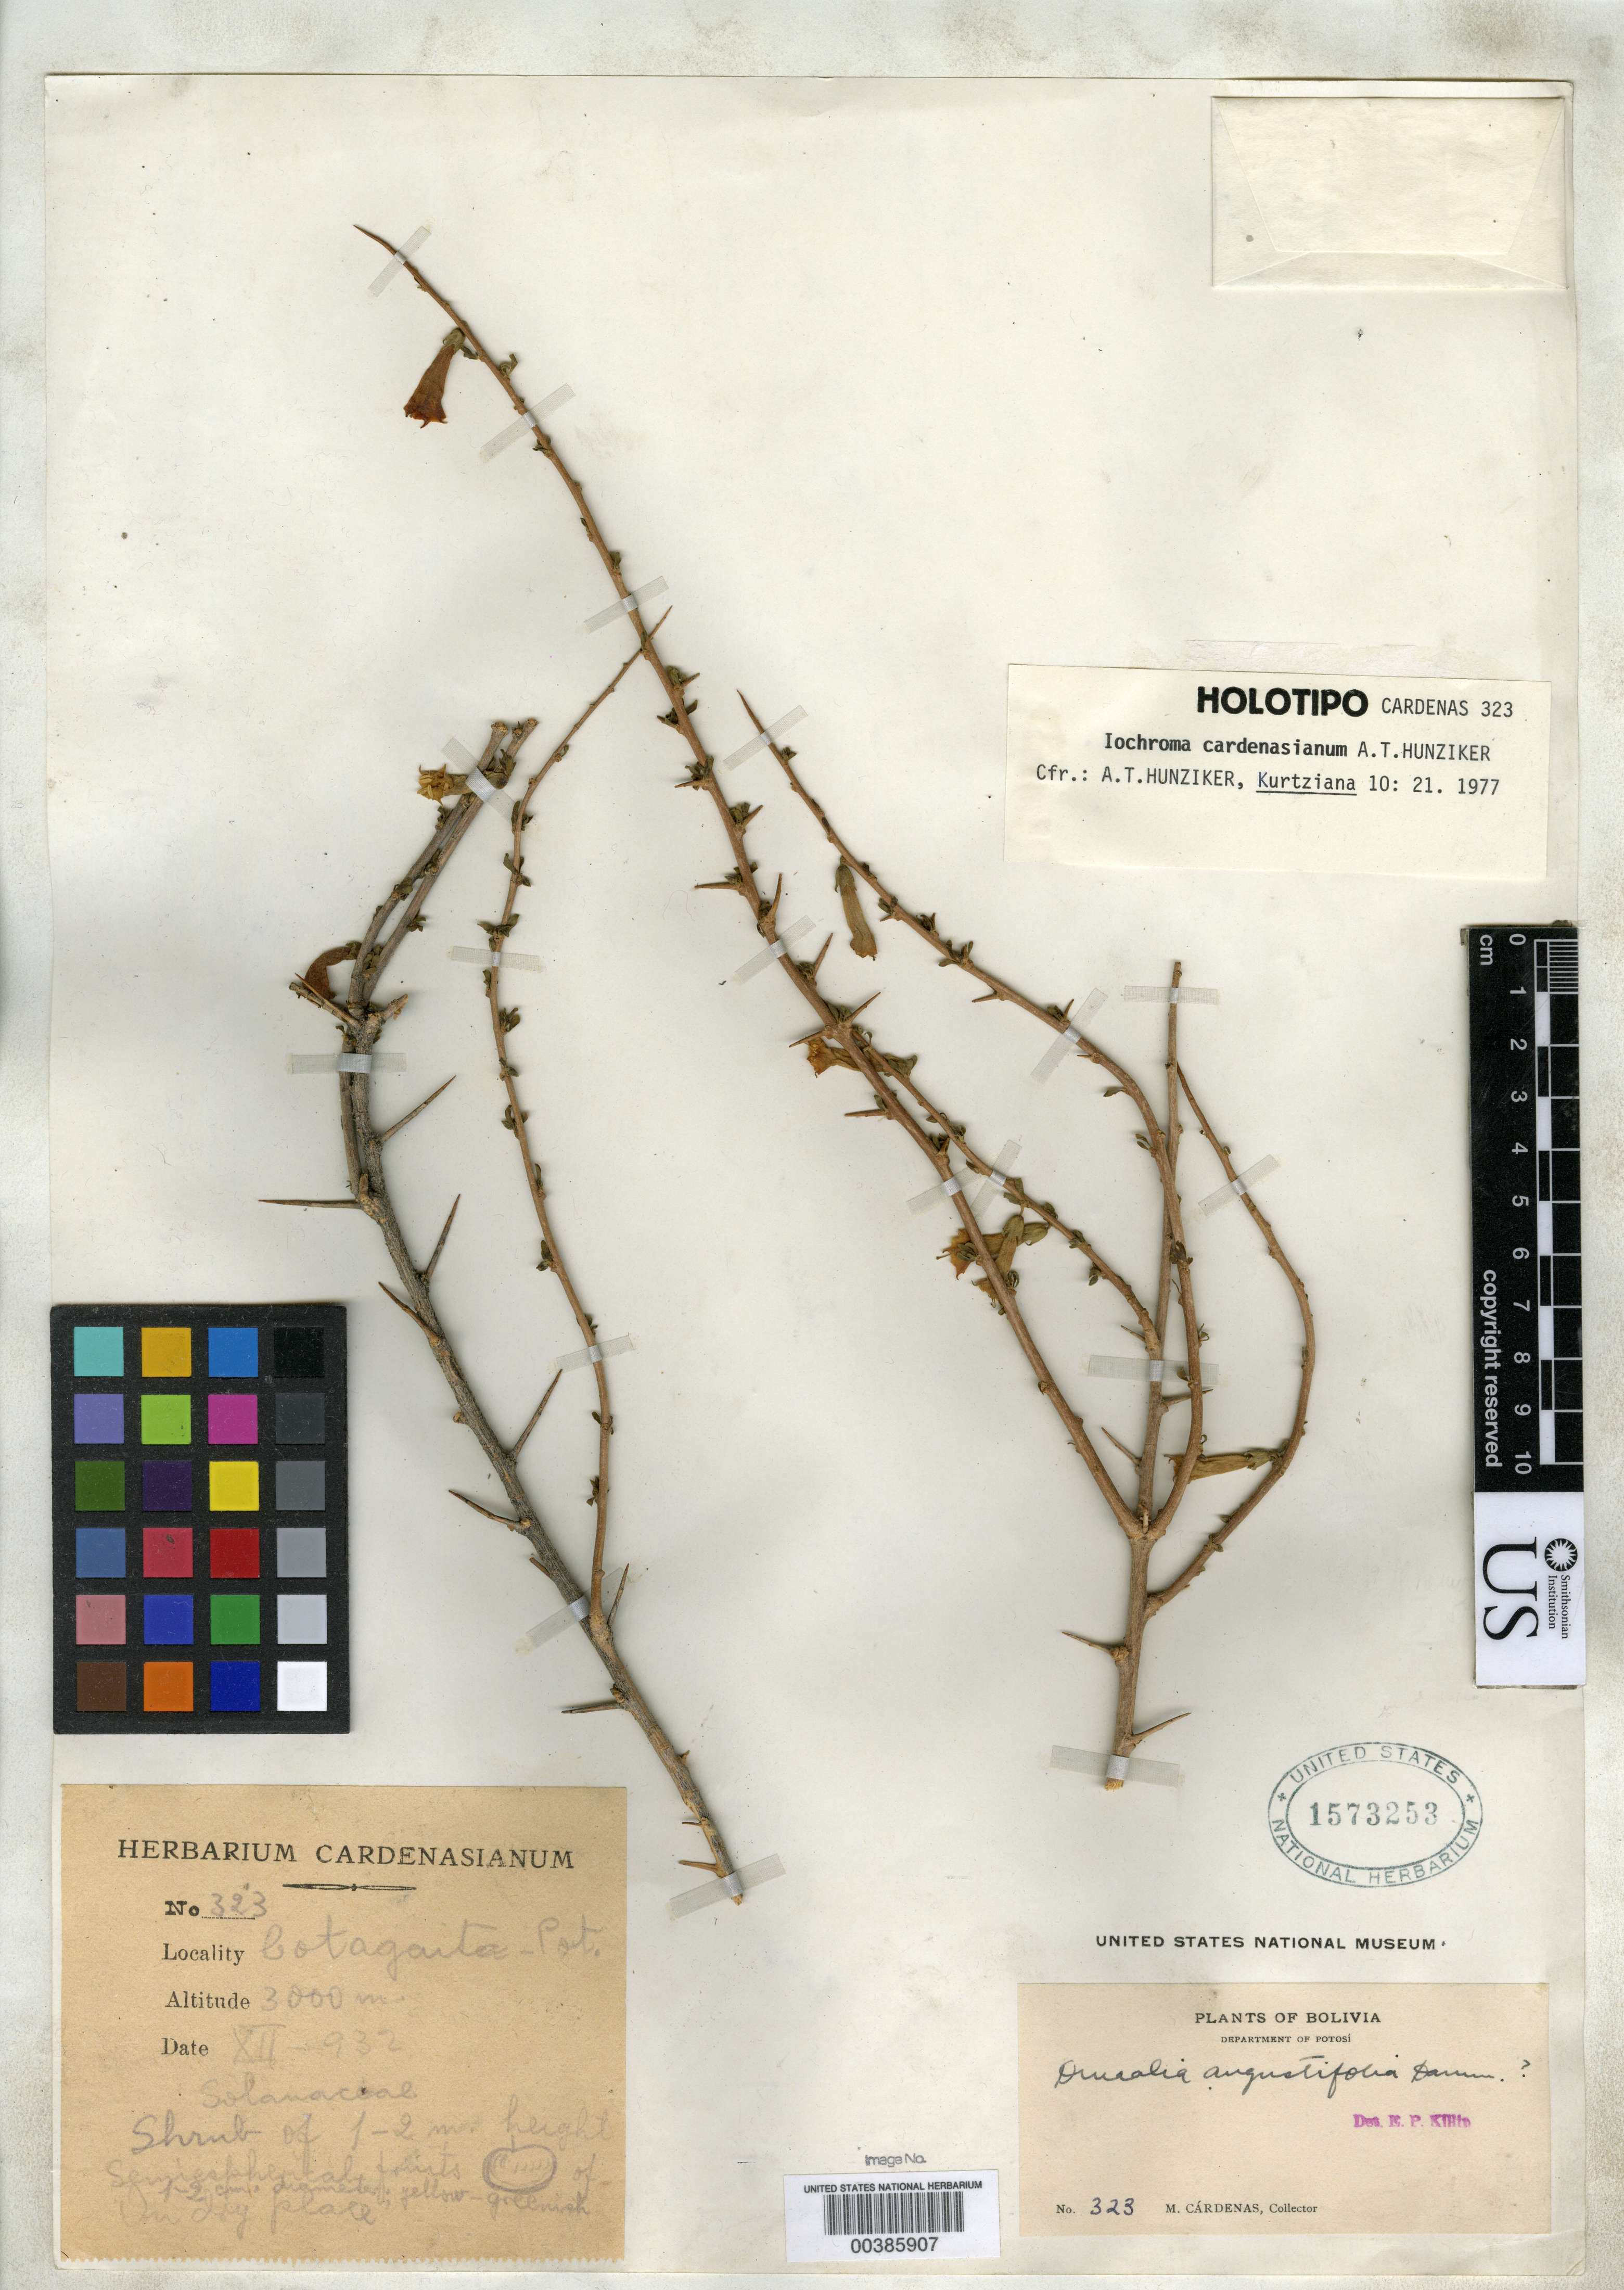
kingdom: Plantae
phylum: Tracheophyta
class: Magnoliopsida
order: Solanales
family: Solanaceae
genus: Iochroma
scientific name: Iochroma cardenasianum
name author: Hunz.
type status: Holotype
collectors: M. Cárdenas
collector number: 323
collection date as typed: Dec 1932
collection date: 1932-12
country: Bolivia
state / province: Potosí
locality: Cotagaita.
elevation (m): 3000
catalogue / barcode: US 1573253